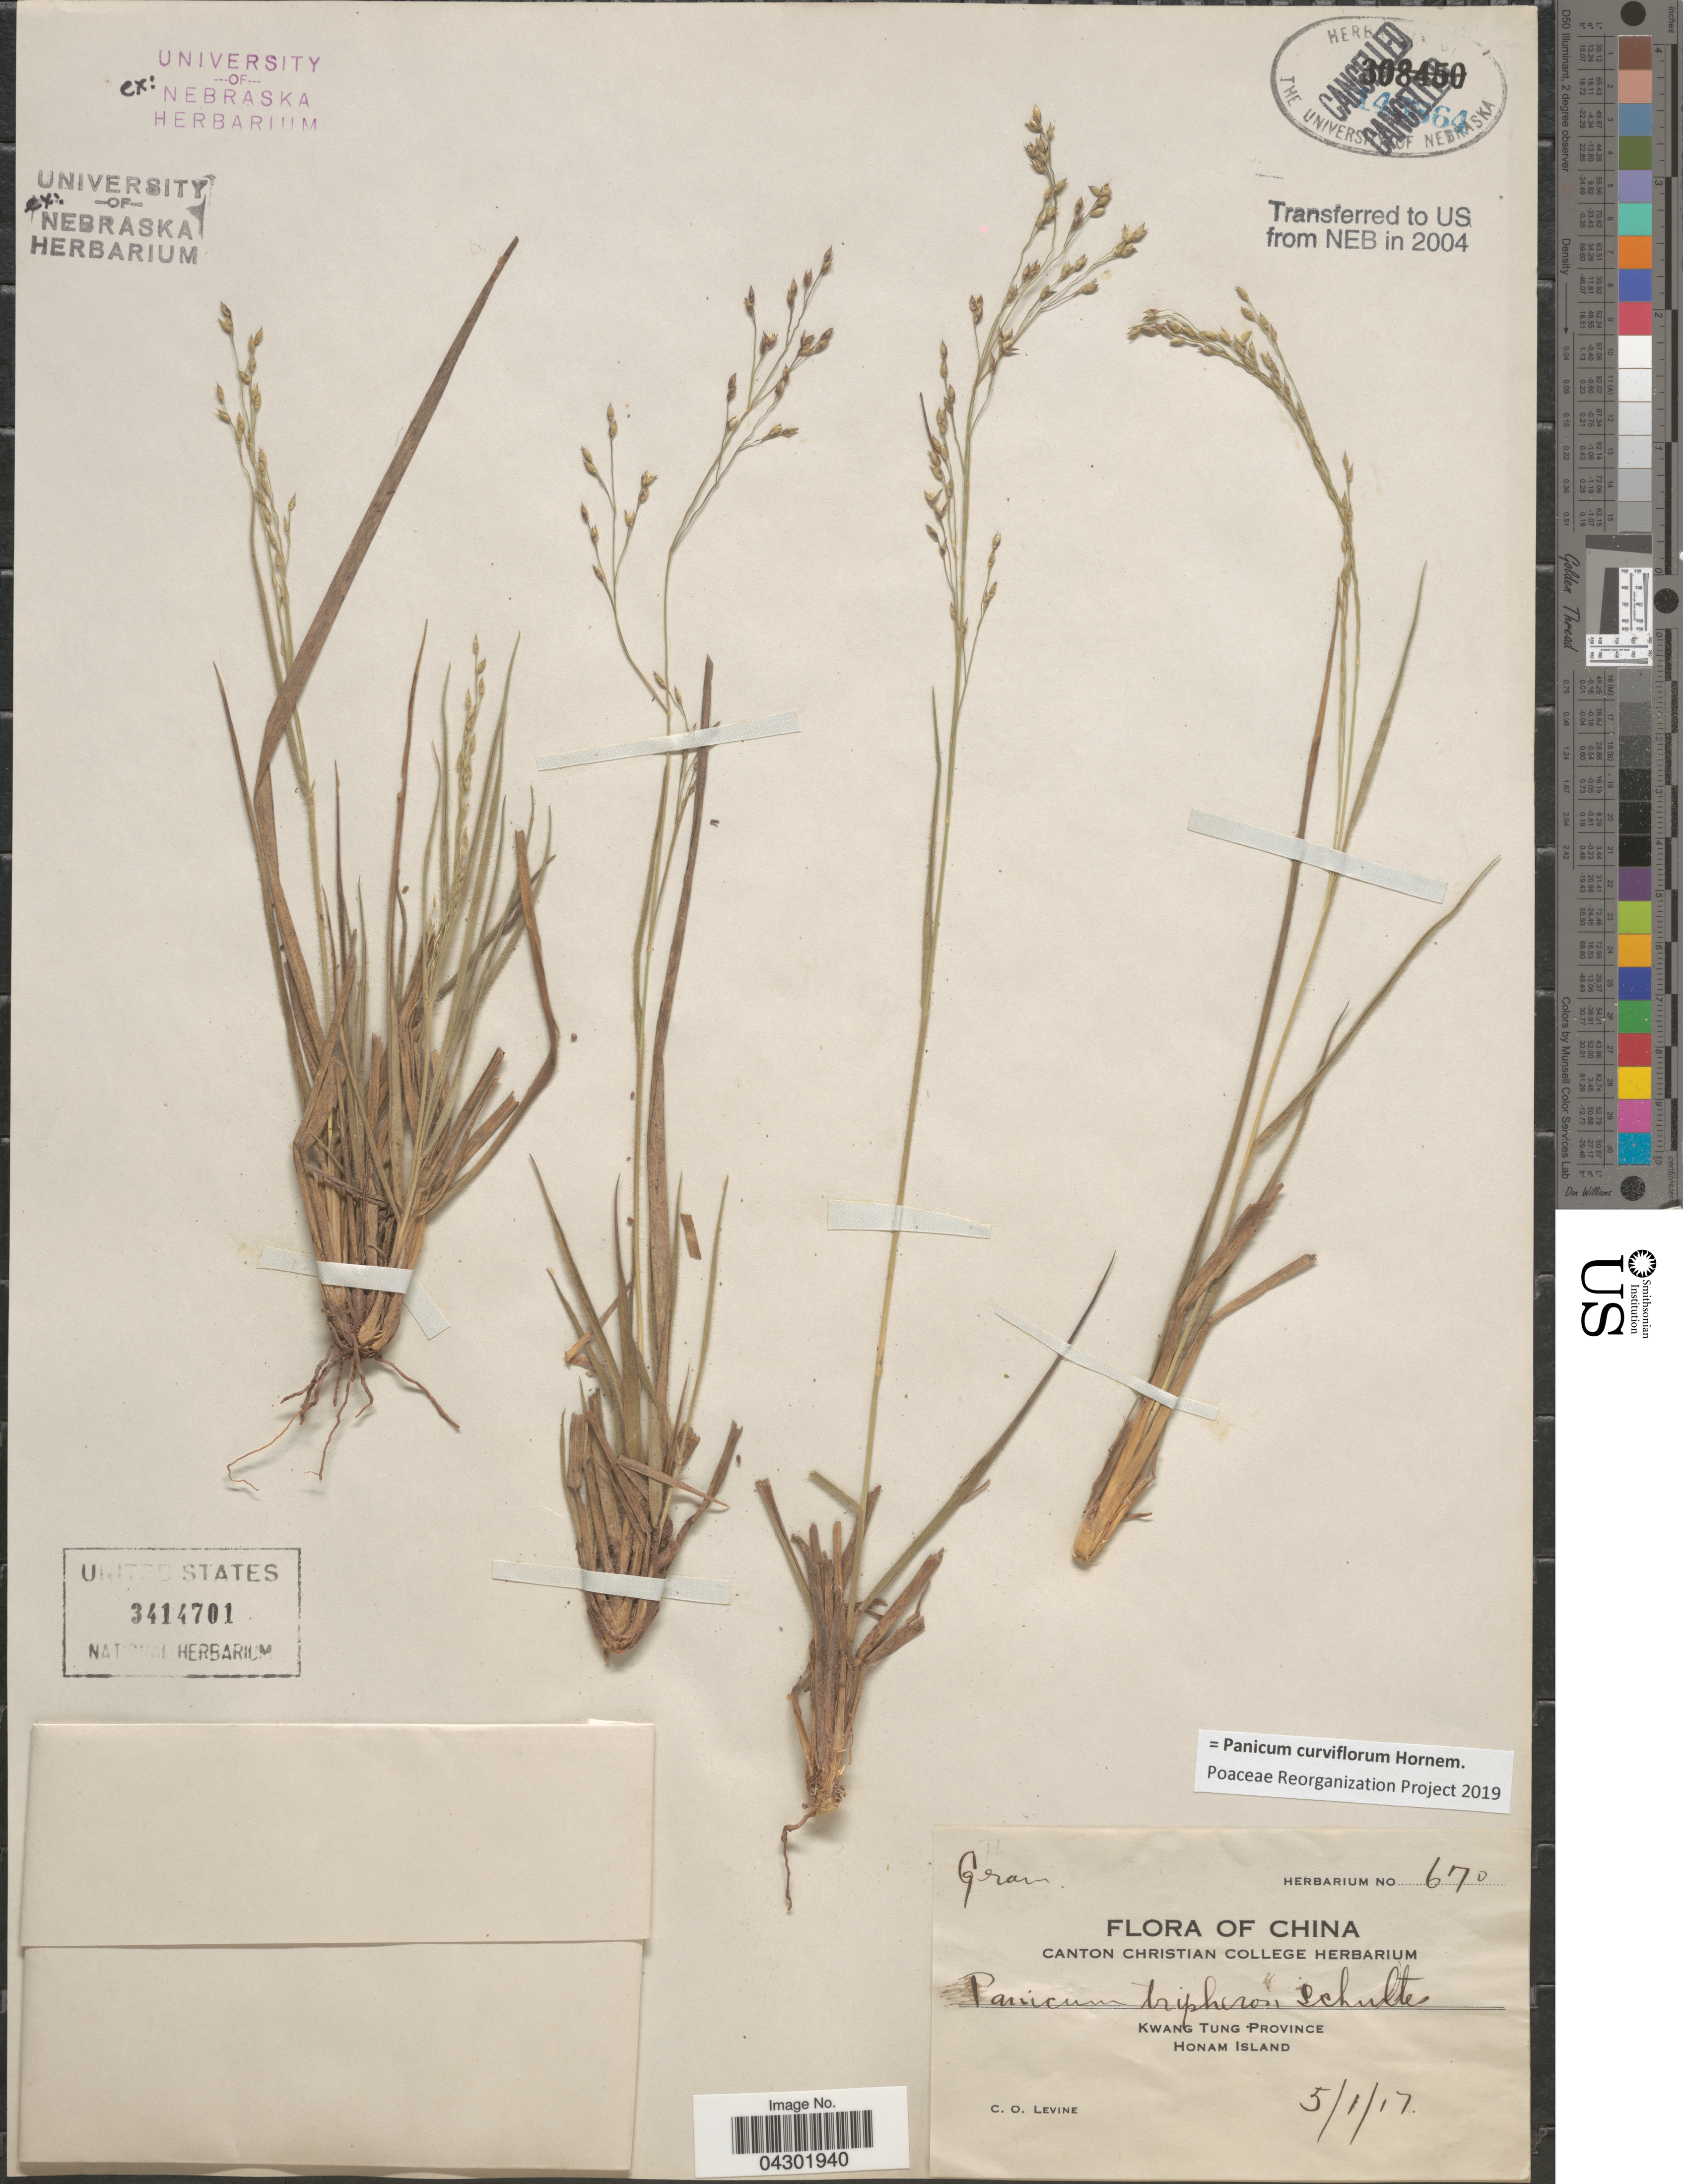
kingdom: Plantae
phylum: Tracheophyta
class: Liliopsida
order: Poales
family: Poaceae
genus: Panicum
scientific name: Panicum curviflorum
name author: Hornem.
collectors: C. O. Levine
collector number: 670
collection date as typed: Transcribed d/m/y: 5/1/17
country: China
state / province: Guangdong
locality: Kwang Tung Province. Honam Island.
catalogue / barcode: US 3414701